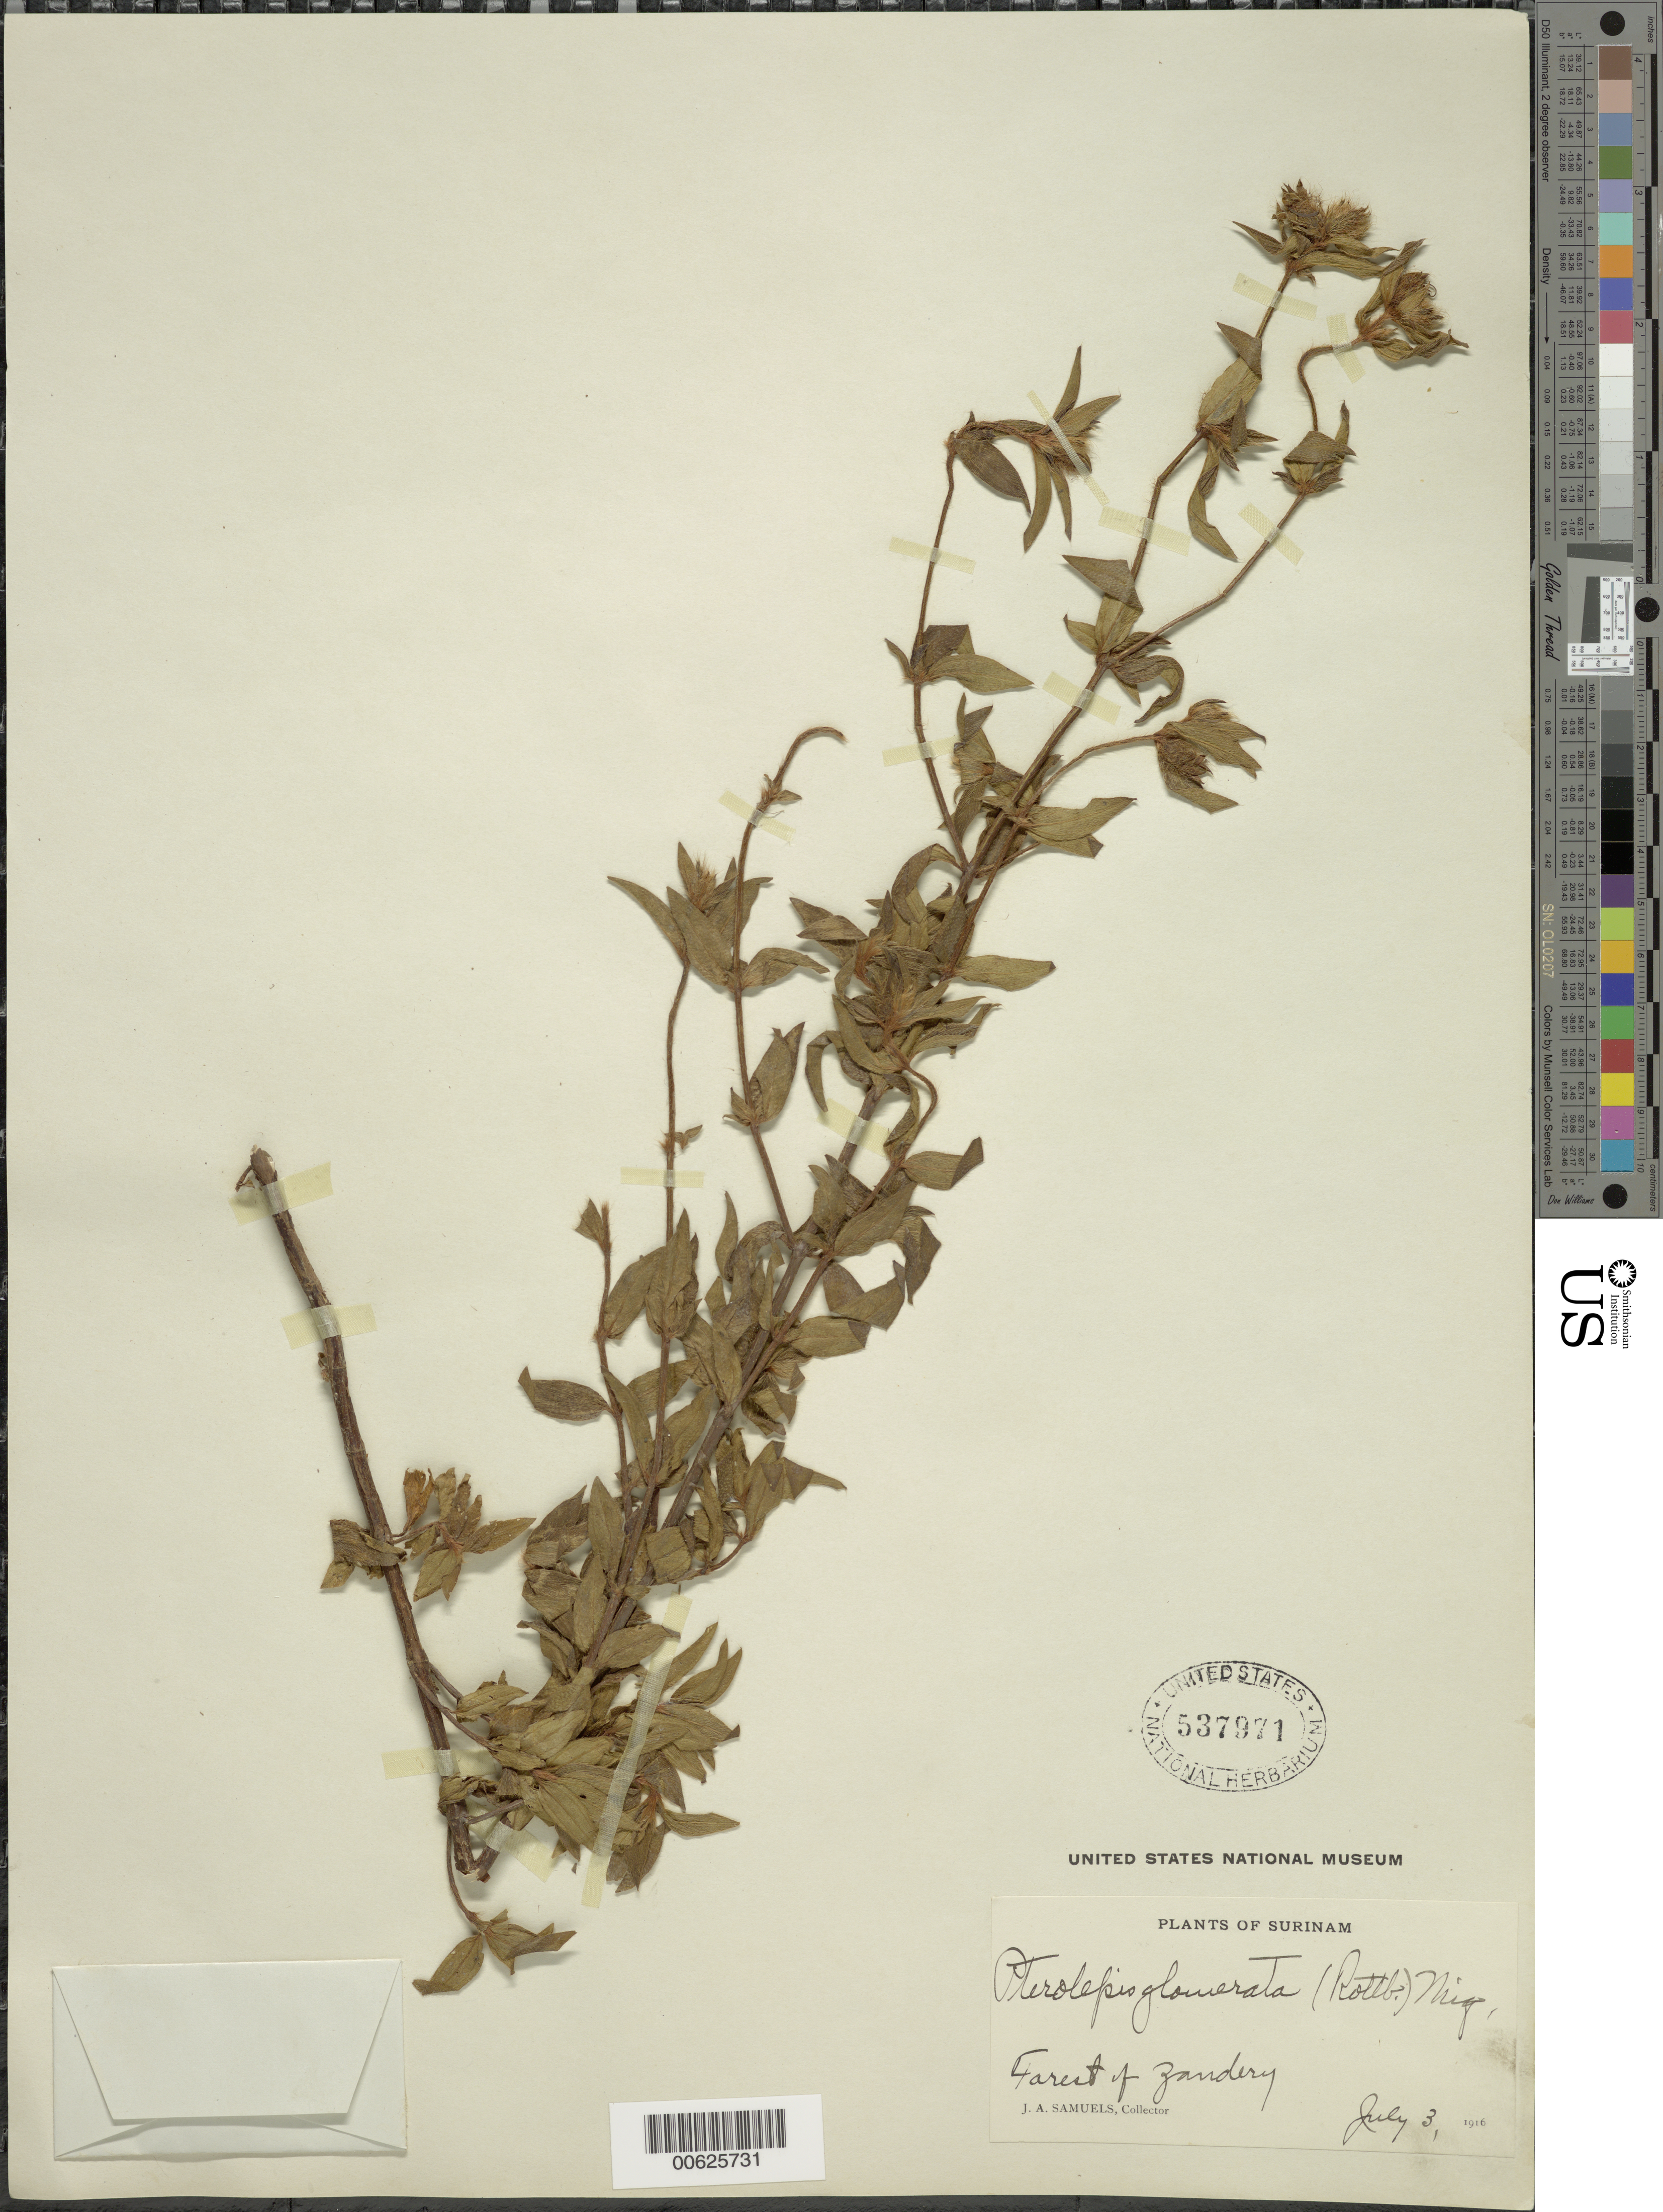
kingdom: Plantae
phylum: Tracheophyta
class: Magnoliopsida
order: Myrtales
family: Melastomataceae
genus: Pterolepis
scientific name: Pterolepis glomerata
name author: (Rottb.) Miq.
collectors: J. A. Samuels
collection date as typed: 3-Jul-16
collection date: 1916-07-03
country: Suriname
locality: Zanderij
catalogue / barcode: US 537971